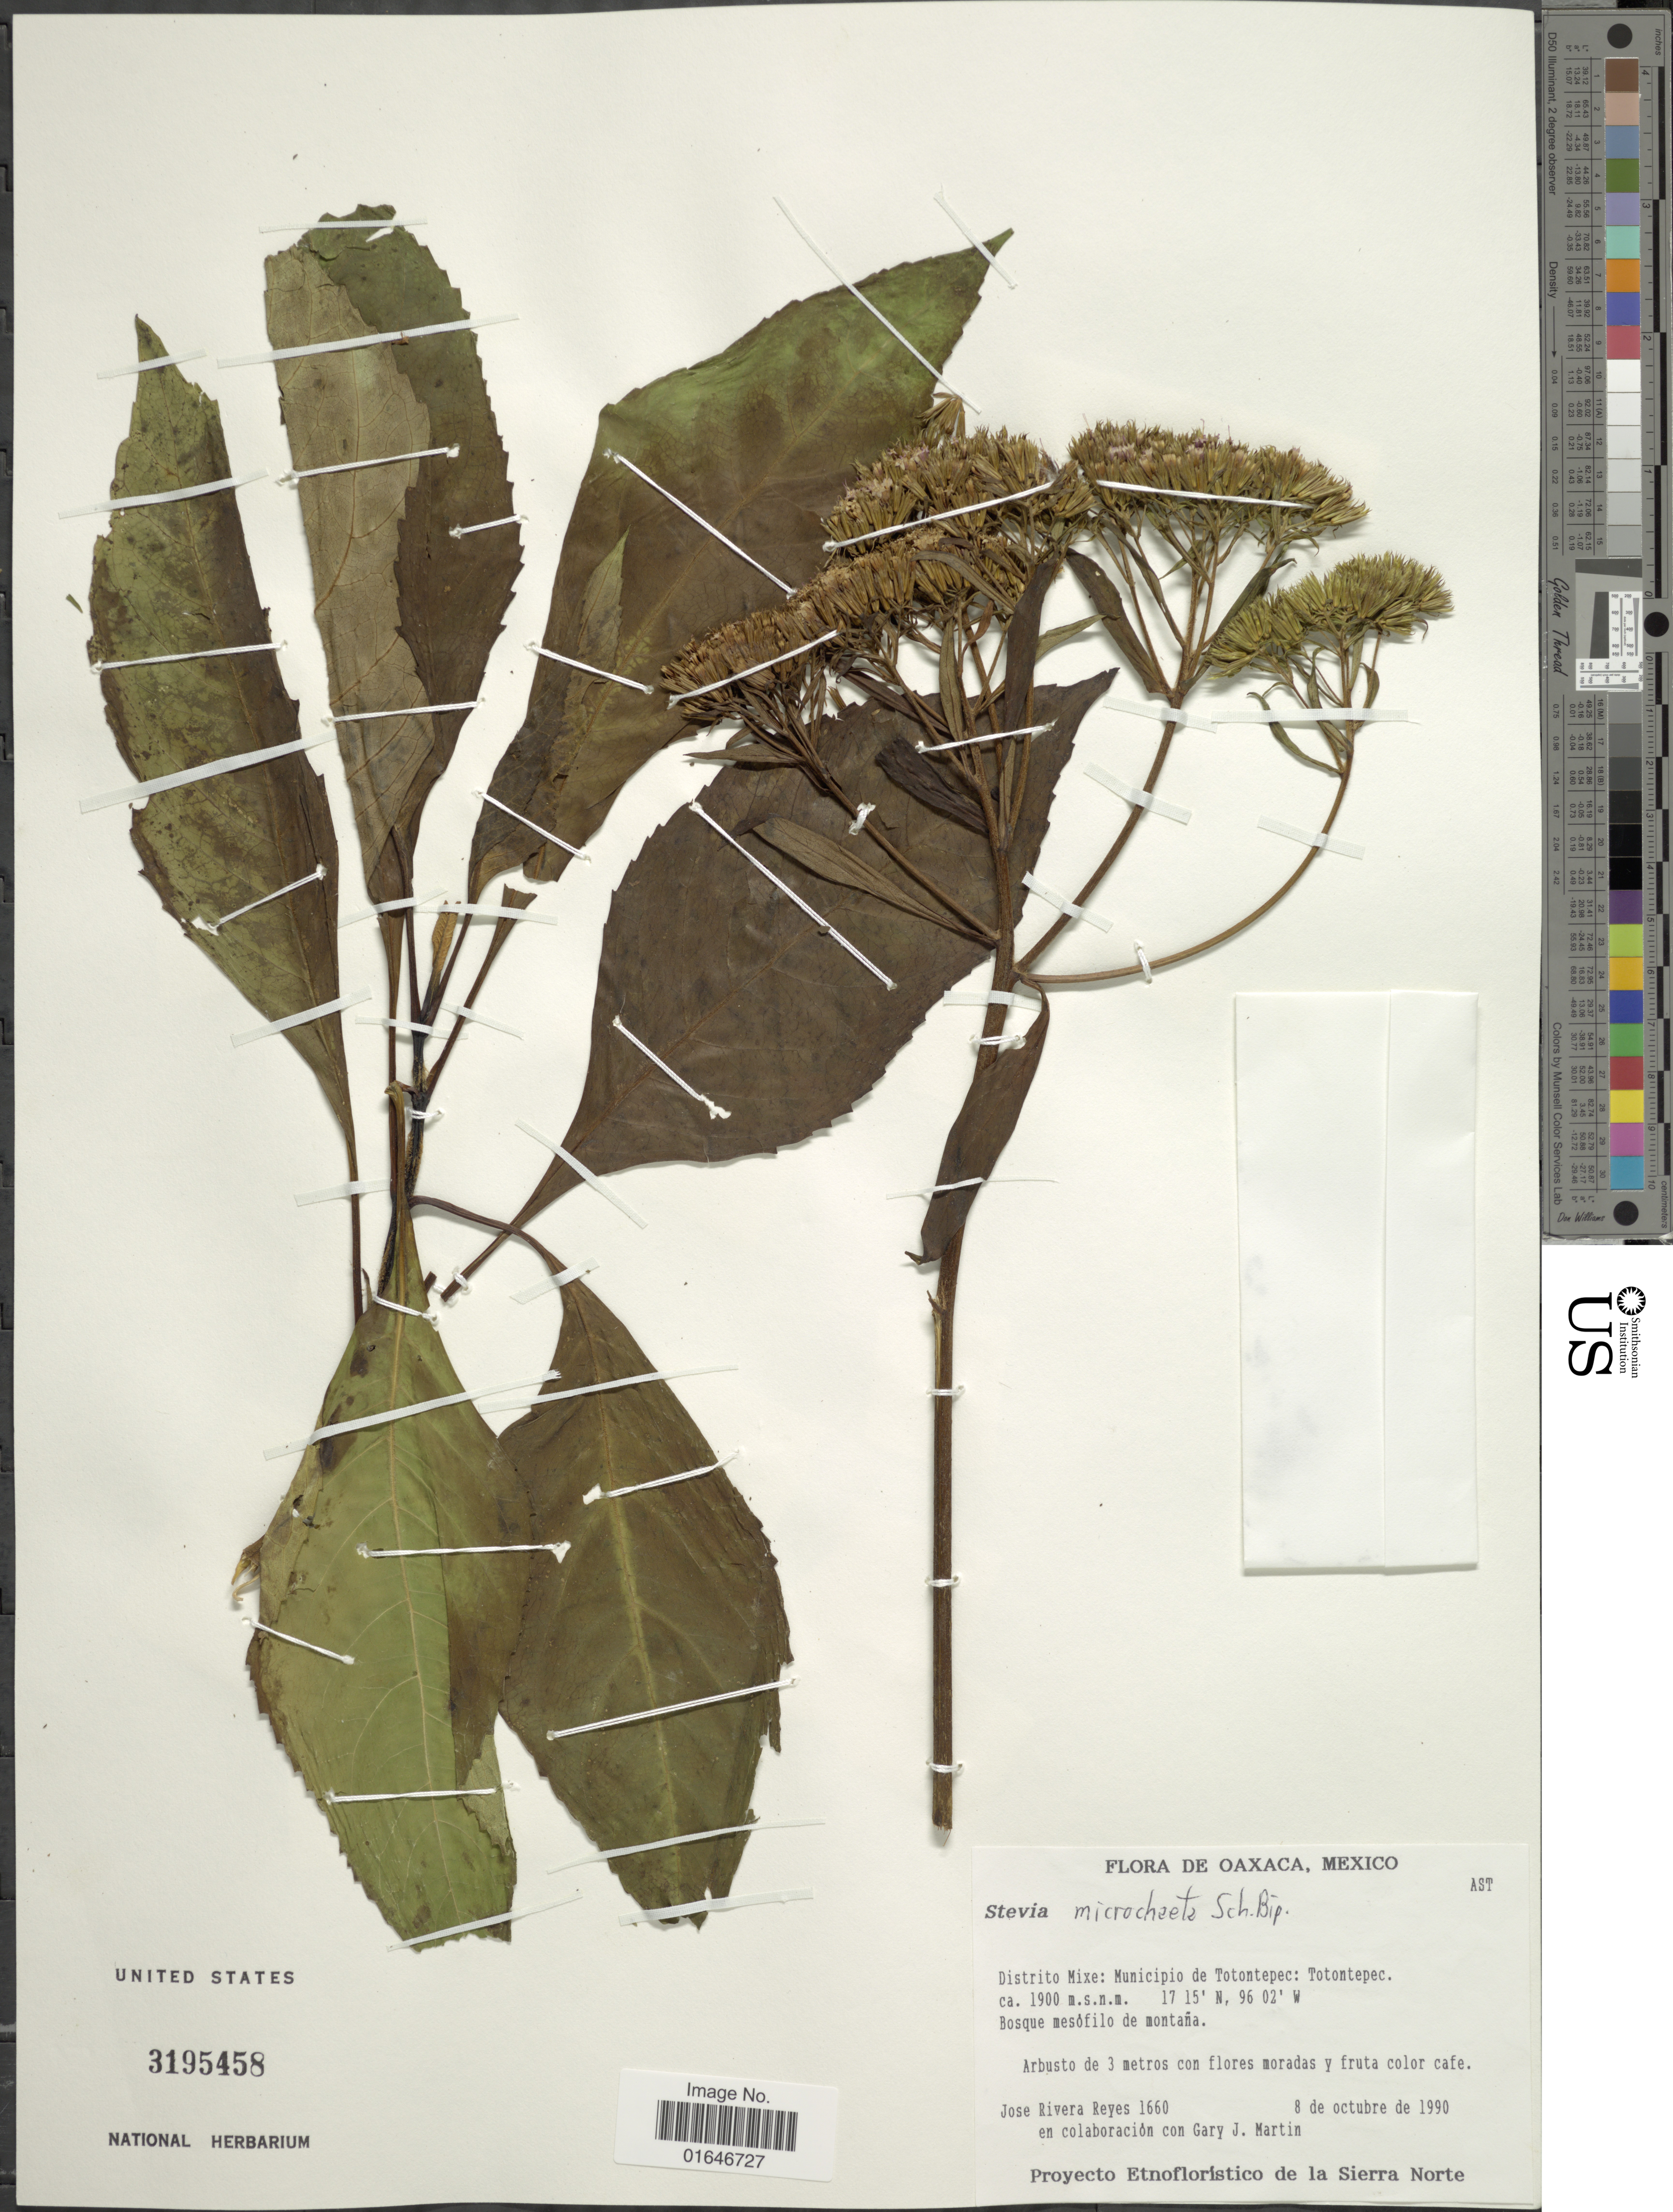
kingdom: Plantae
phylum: Tracheophyta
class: Magnoliopsida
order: Asterales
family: Asteraceae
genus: Stevia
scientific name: Stevia microchaeta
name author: Sch. Bip.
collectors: J. Reyes & G. J. Martin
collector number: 1660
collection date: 1990-10-08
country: Mexico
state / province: Oaxaca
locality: Distrito Mixe: Municipio de Totontepec: Totontepec.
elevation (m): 1900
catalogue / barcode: US 3195458